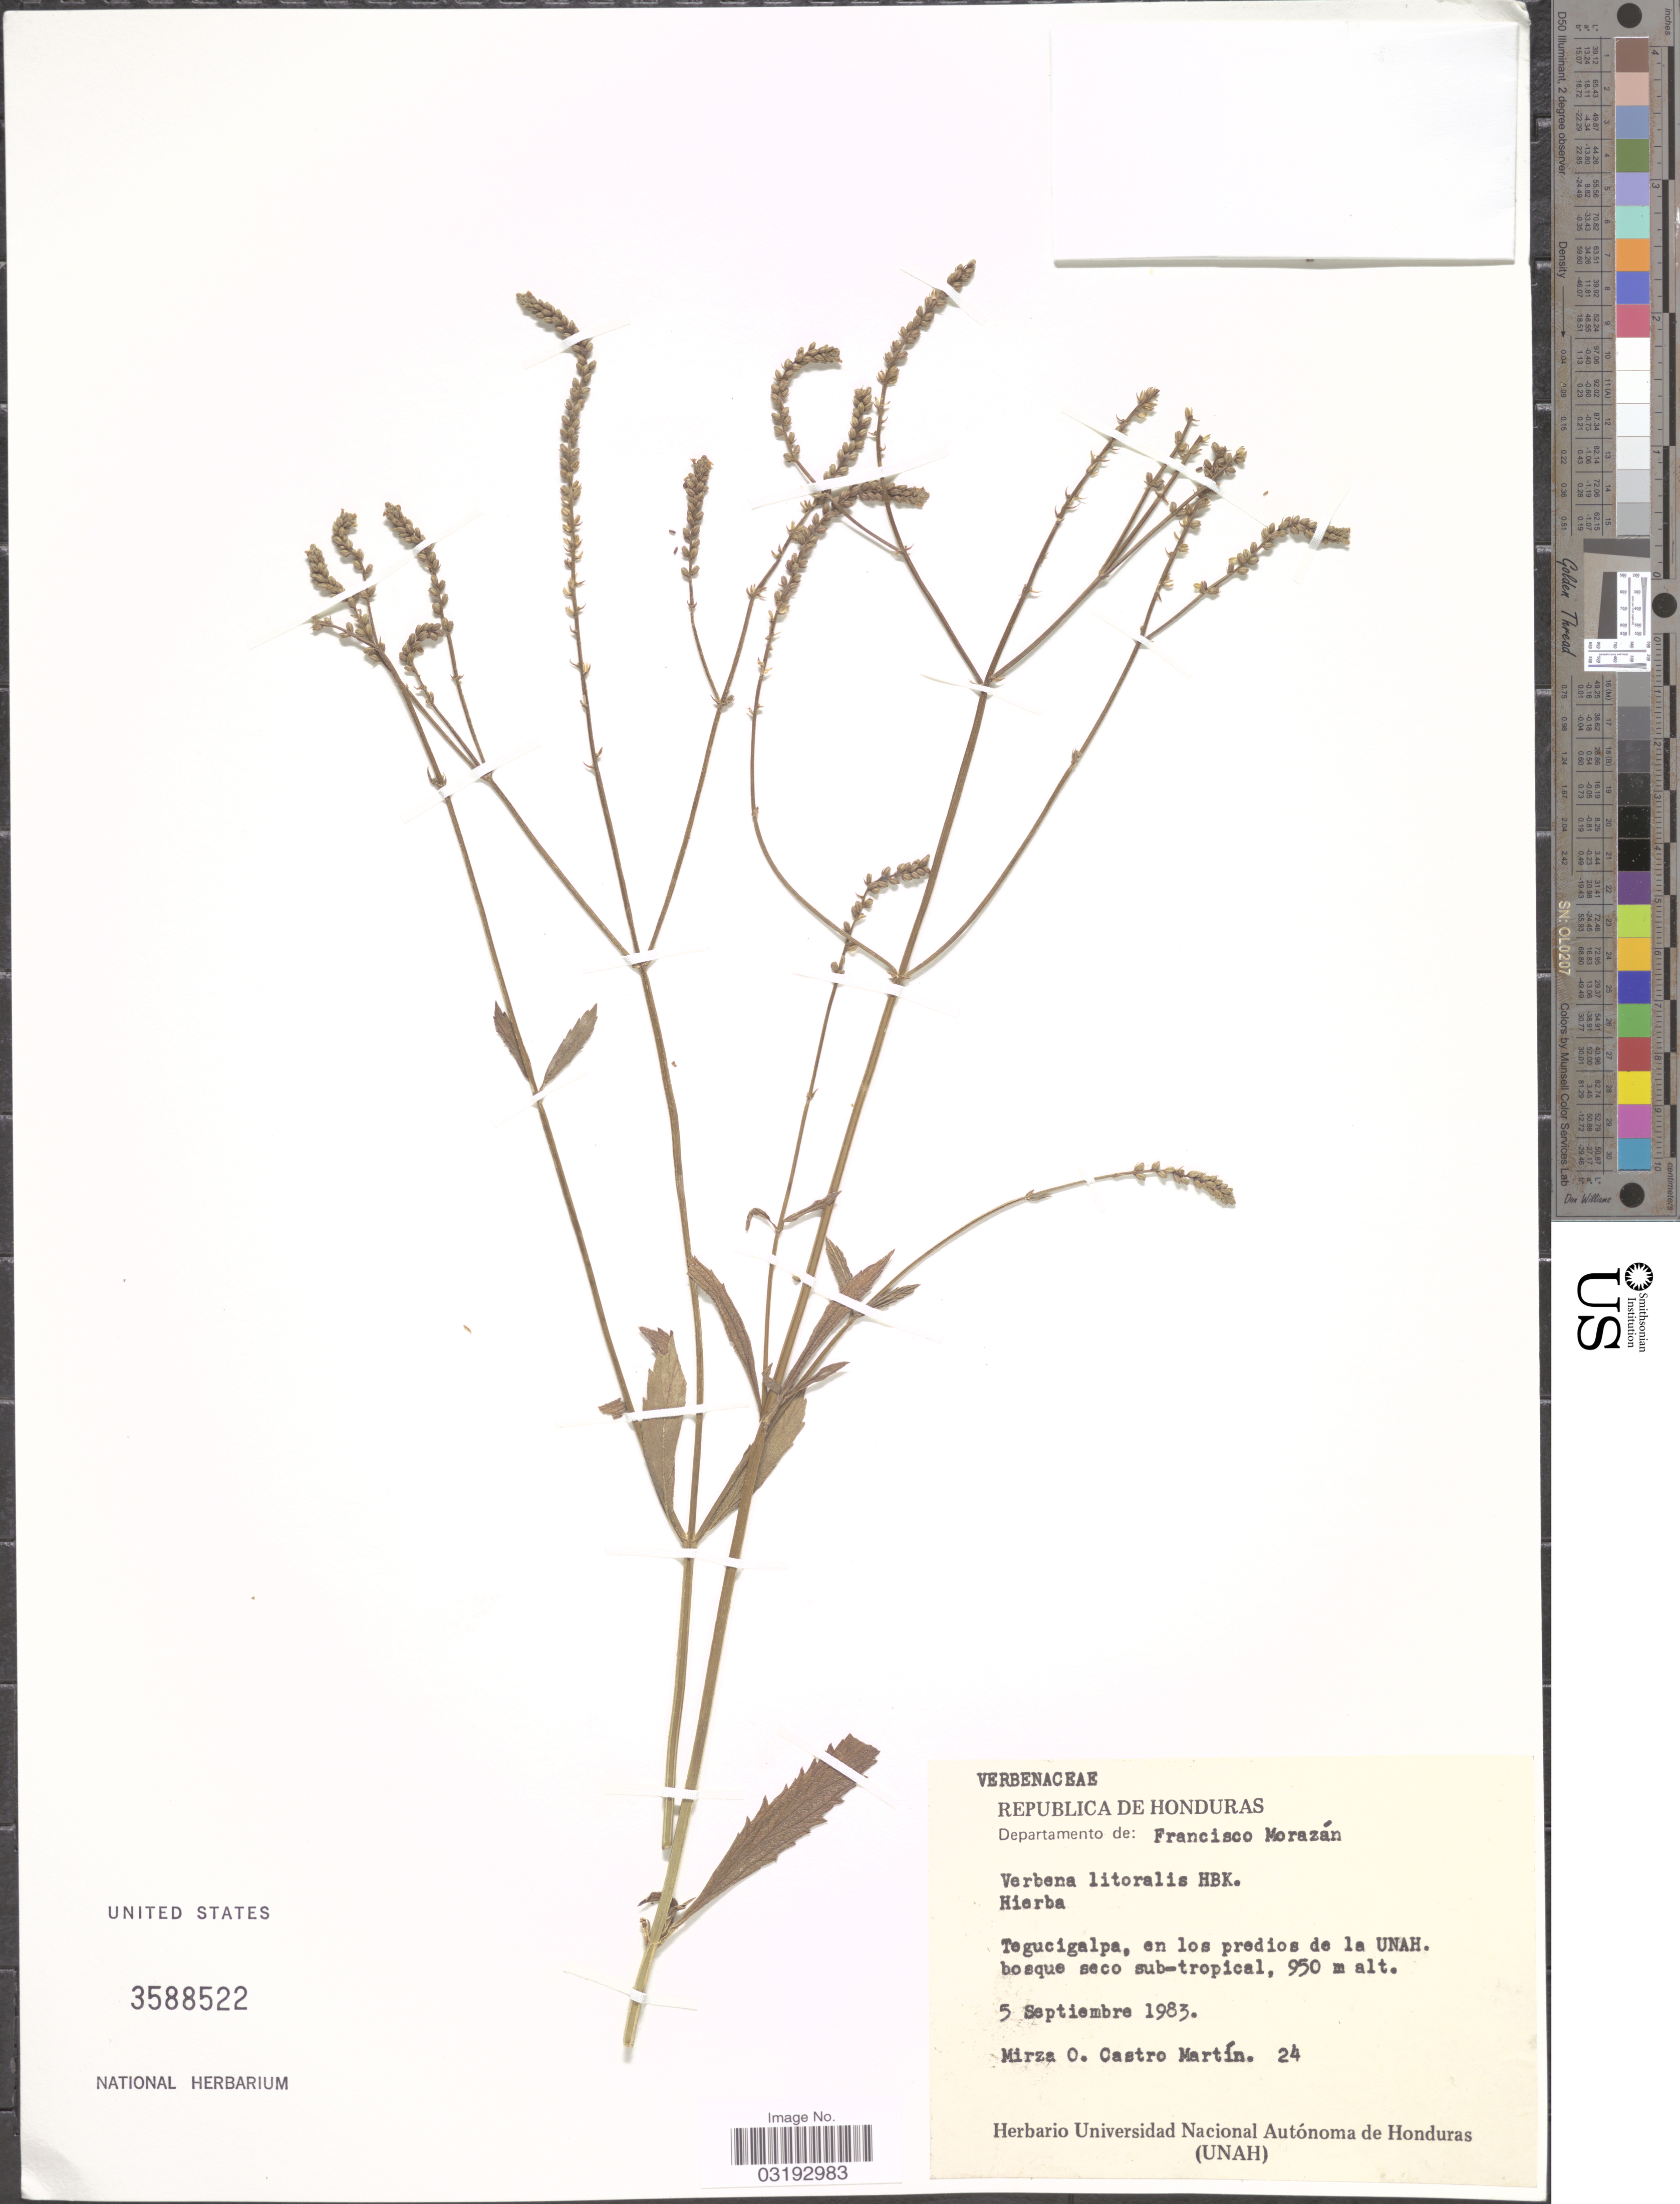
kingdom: Plantae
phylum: Tracheophyta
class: Magnoliopsida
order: Lamiales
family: Verbenaceae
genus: Verbena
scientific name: Verbena litoralis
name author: Kunth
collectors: M. Castro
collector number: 24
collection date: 1983-09-05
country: Honduras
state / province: Fco. Morazán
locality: Departamento de: Francisco Morazán. Tegucigalpa, en los predios de la UNAH.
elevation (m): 950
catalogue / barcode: US 3588522